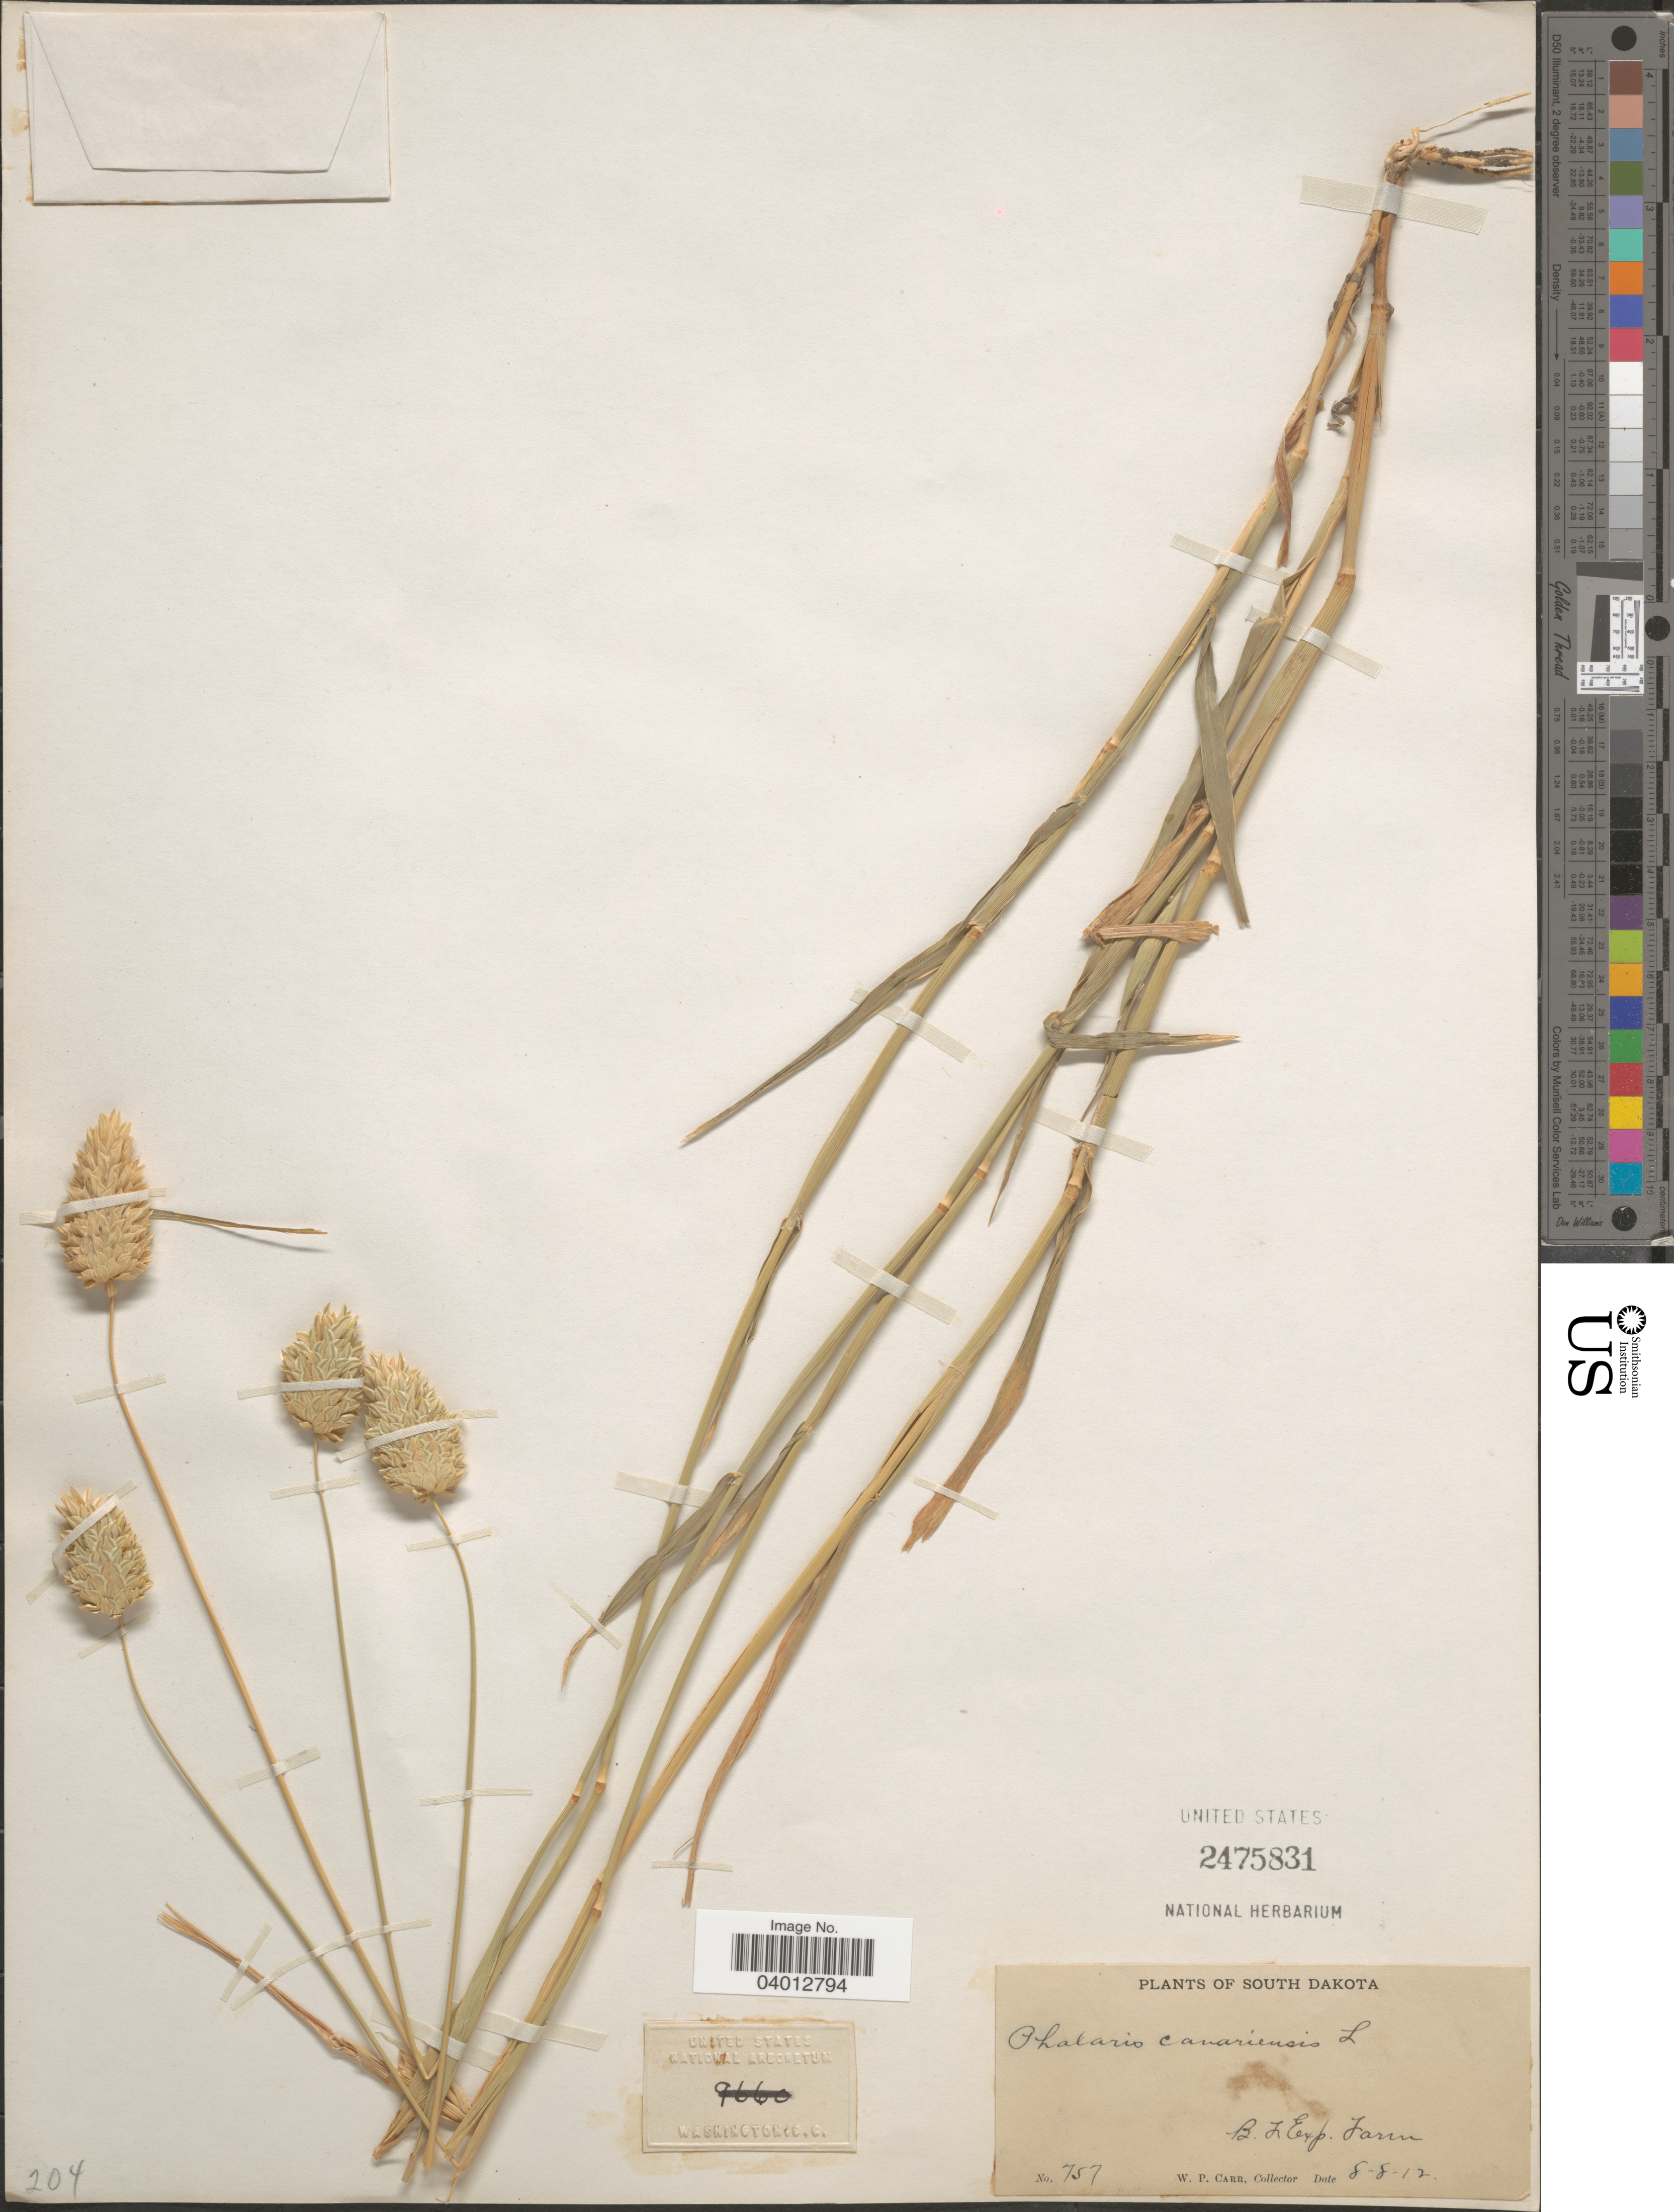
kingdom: Plantae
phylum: Tracheophyta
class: Liliopsida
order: Poales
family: Poaceae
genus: Phalaris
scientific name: Phalaris canariensis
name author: L.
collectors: W. Carr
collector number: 757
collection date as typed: Transcribed d/m/y: 8/8/12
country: United States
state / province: South Dakota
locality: B. L. Exp. Farm.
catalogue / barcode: US 2475831